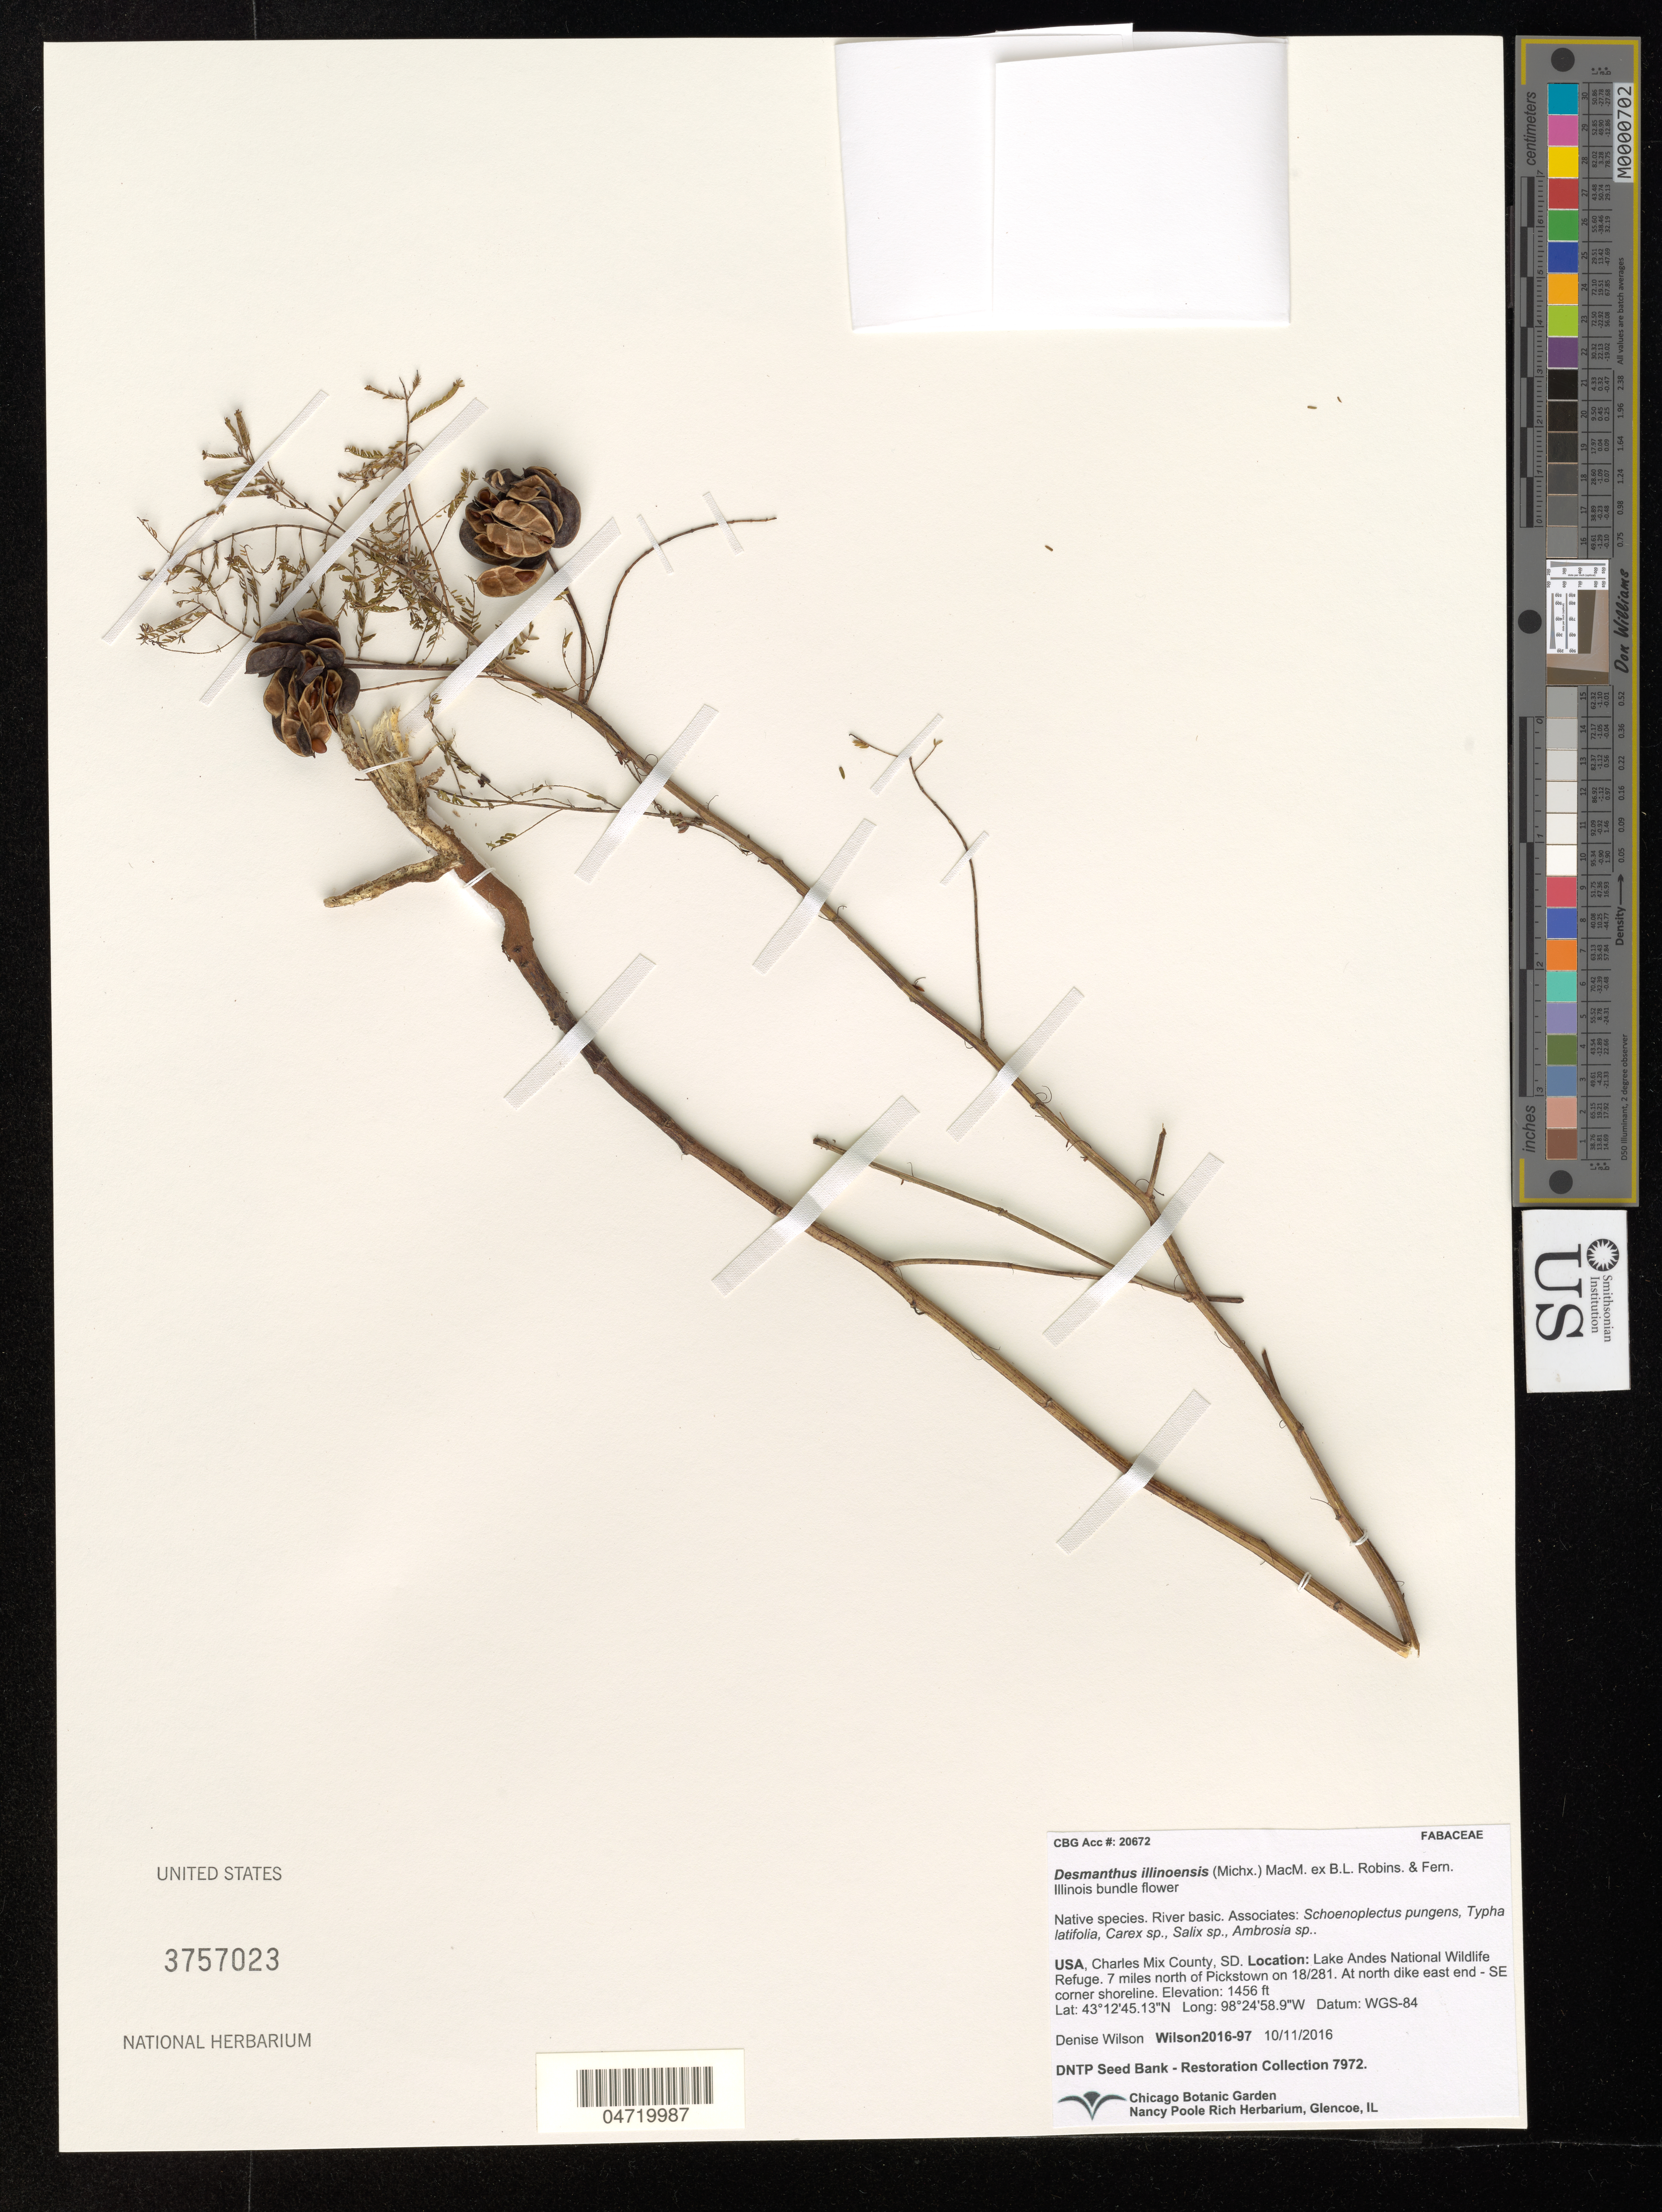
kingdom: Plantae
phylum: Tracheophyta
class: Magnoliopsida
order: Fabales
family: Fabaceae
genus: Desmanthus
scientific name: Desmanthus illinoensis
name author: (Michx.) MacMill.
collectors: D. Wilson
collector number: Wilson2016-97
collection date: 2016-10-11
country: United States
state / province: South Dakota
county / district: Charles Mix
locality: Charles Mix County. Lake Andes National Wildlife Refuge. 7 miles north of Pickstown on 18/281. At north dike east end - SE corner shoreline.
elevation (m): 444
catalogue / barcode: US 3757023